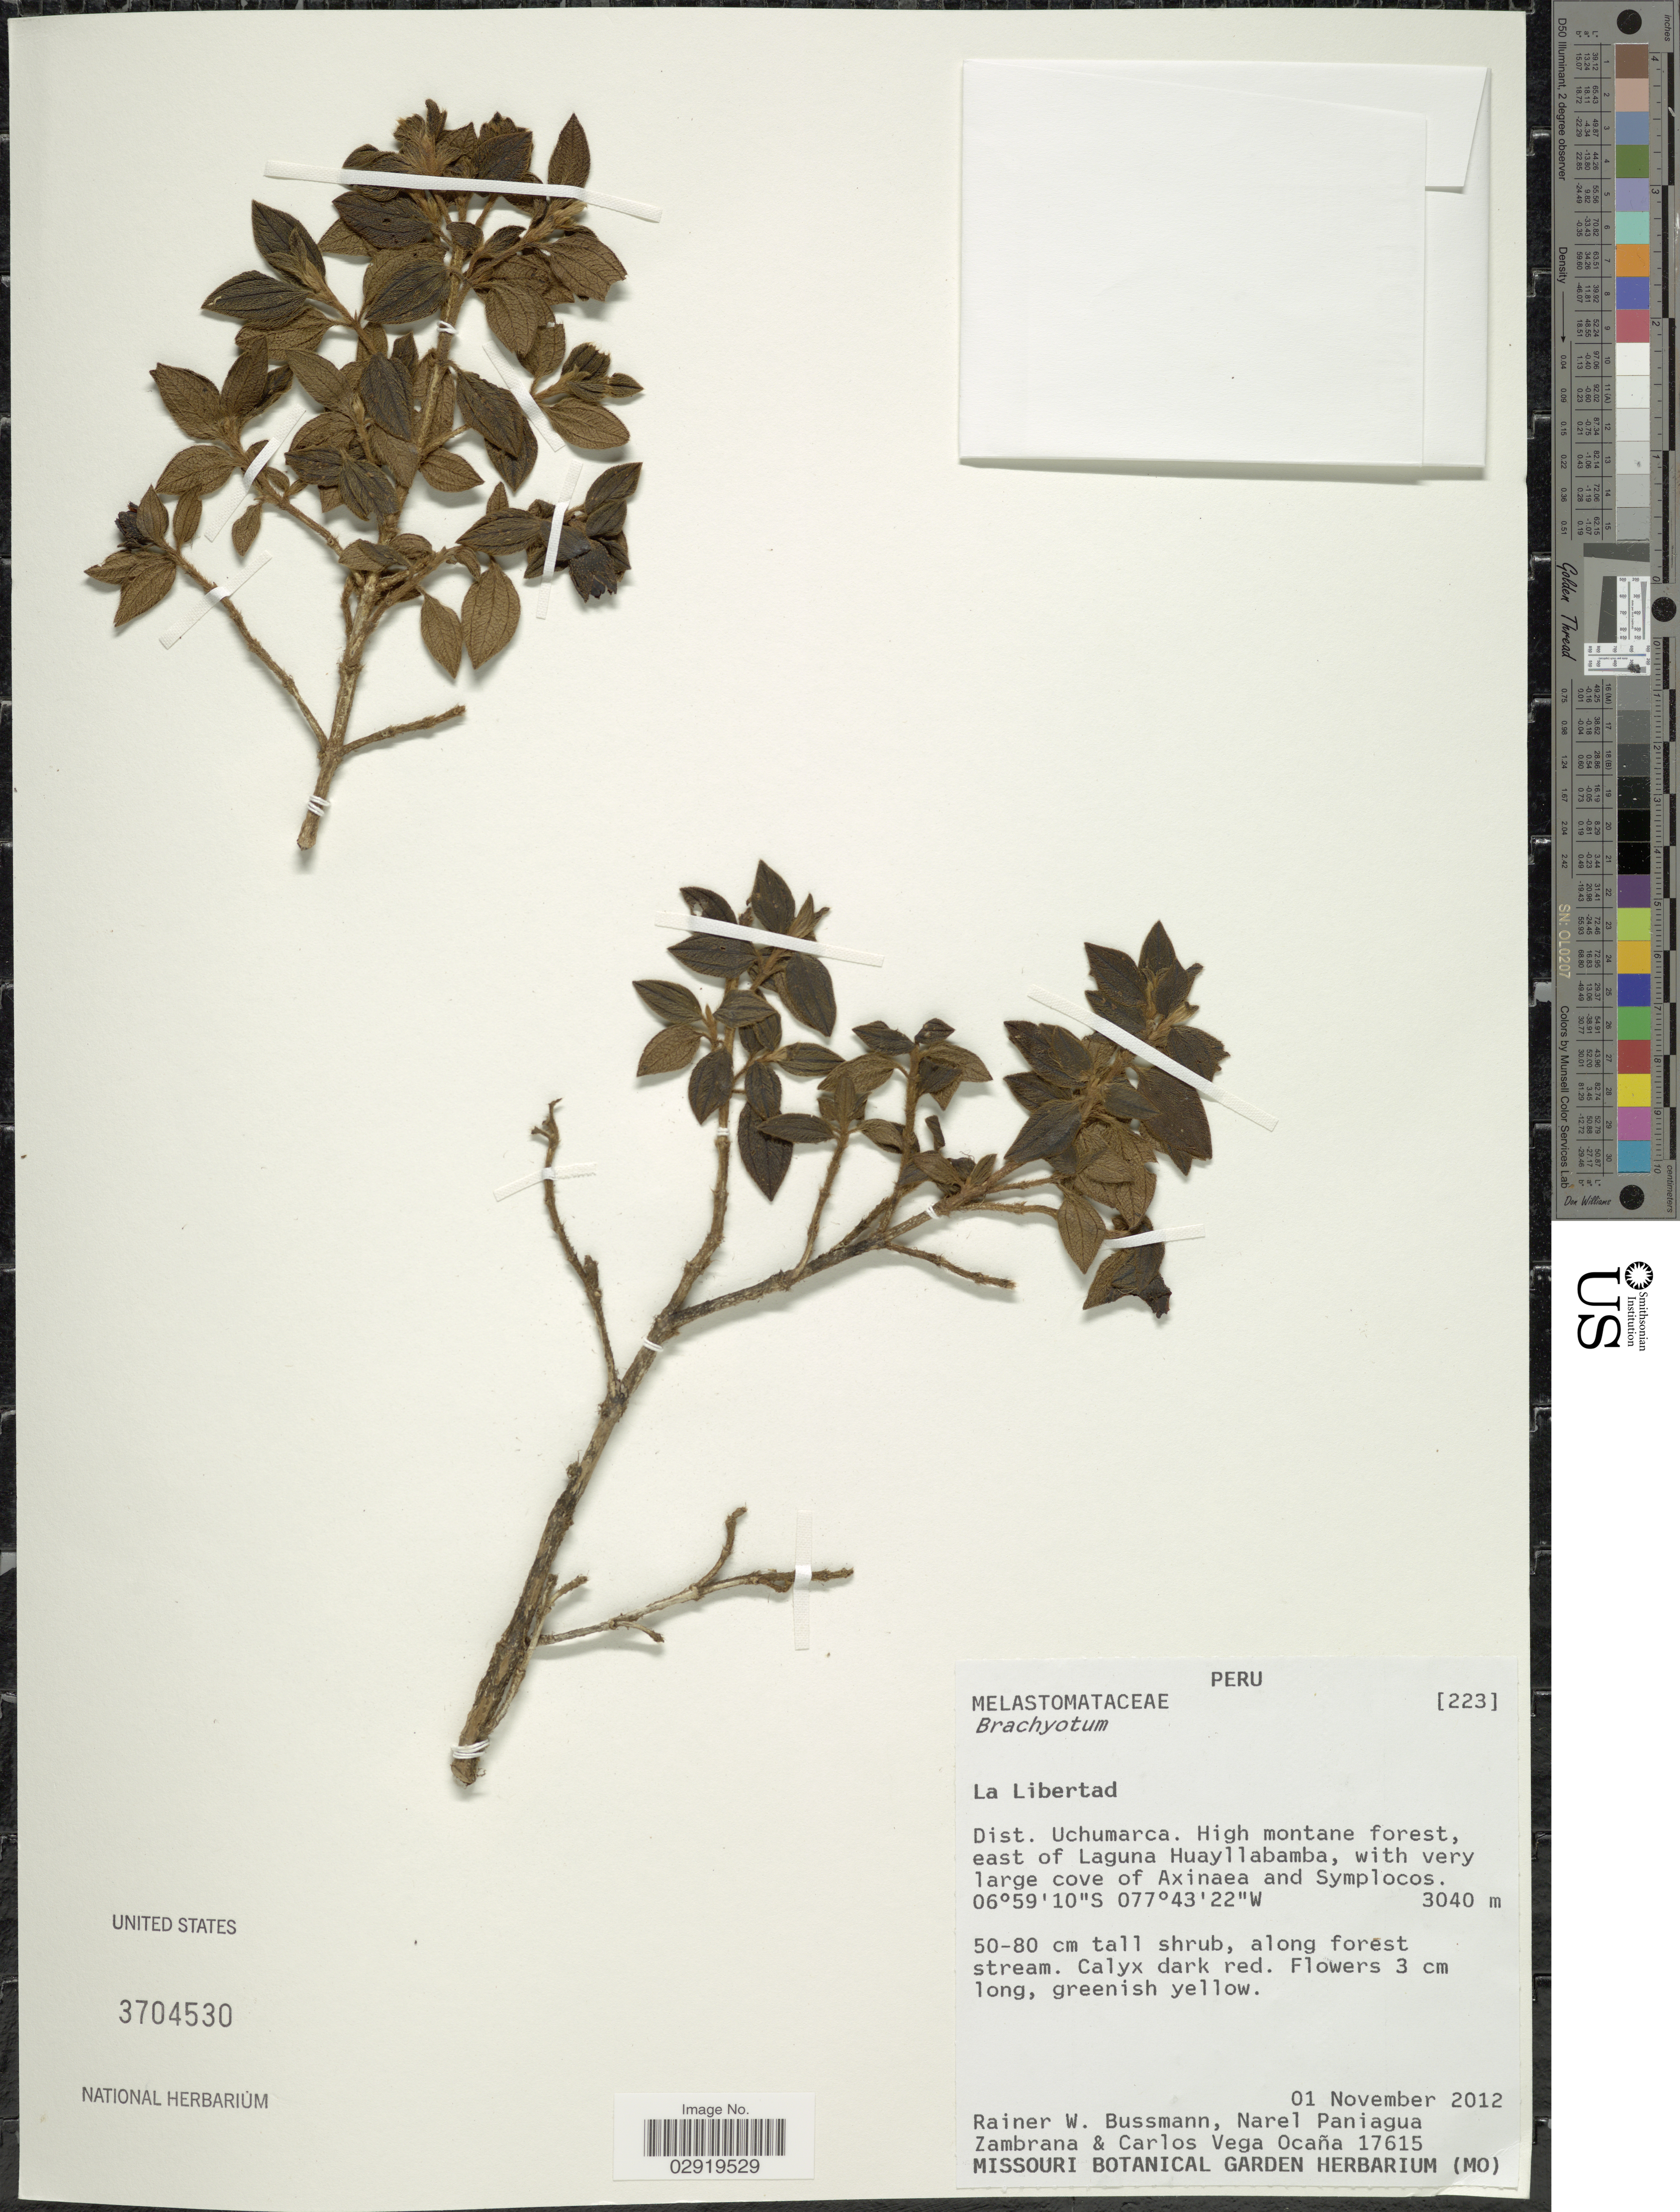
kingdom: Plantae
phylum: Tracheophyta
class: Magnoliopsida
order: Myrtales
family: Melastomataceae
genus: Brachyotum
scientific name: Brachyotum sp.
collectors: R. W. Bussmann, N. Paniagua Zambrana & C. Vega Ocaña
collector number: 17615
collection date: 2012-11-01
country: Peru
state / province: La Libertad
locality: Dist. Uchumarca. East of Laguna Huayllabamba.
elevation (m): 3040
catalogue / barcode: US 3704530